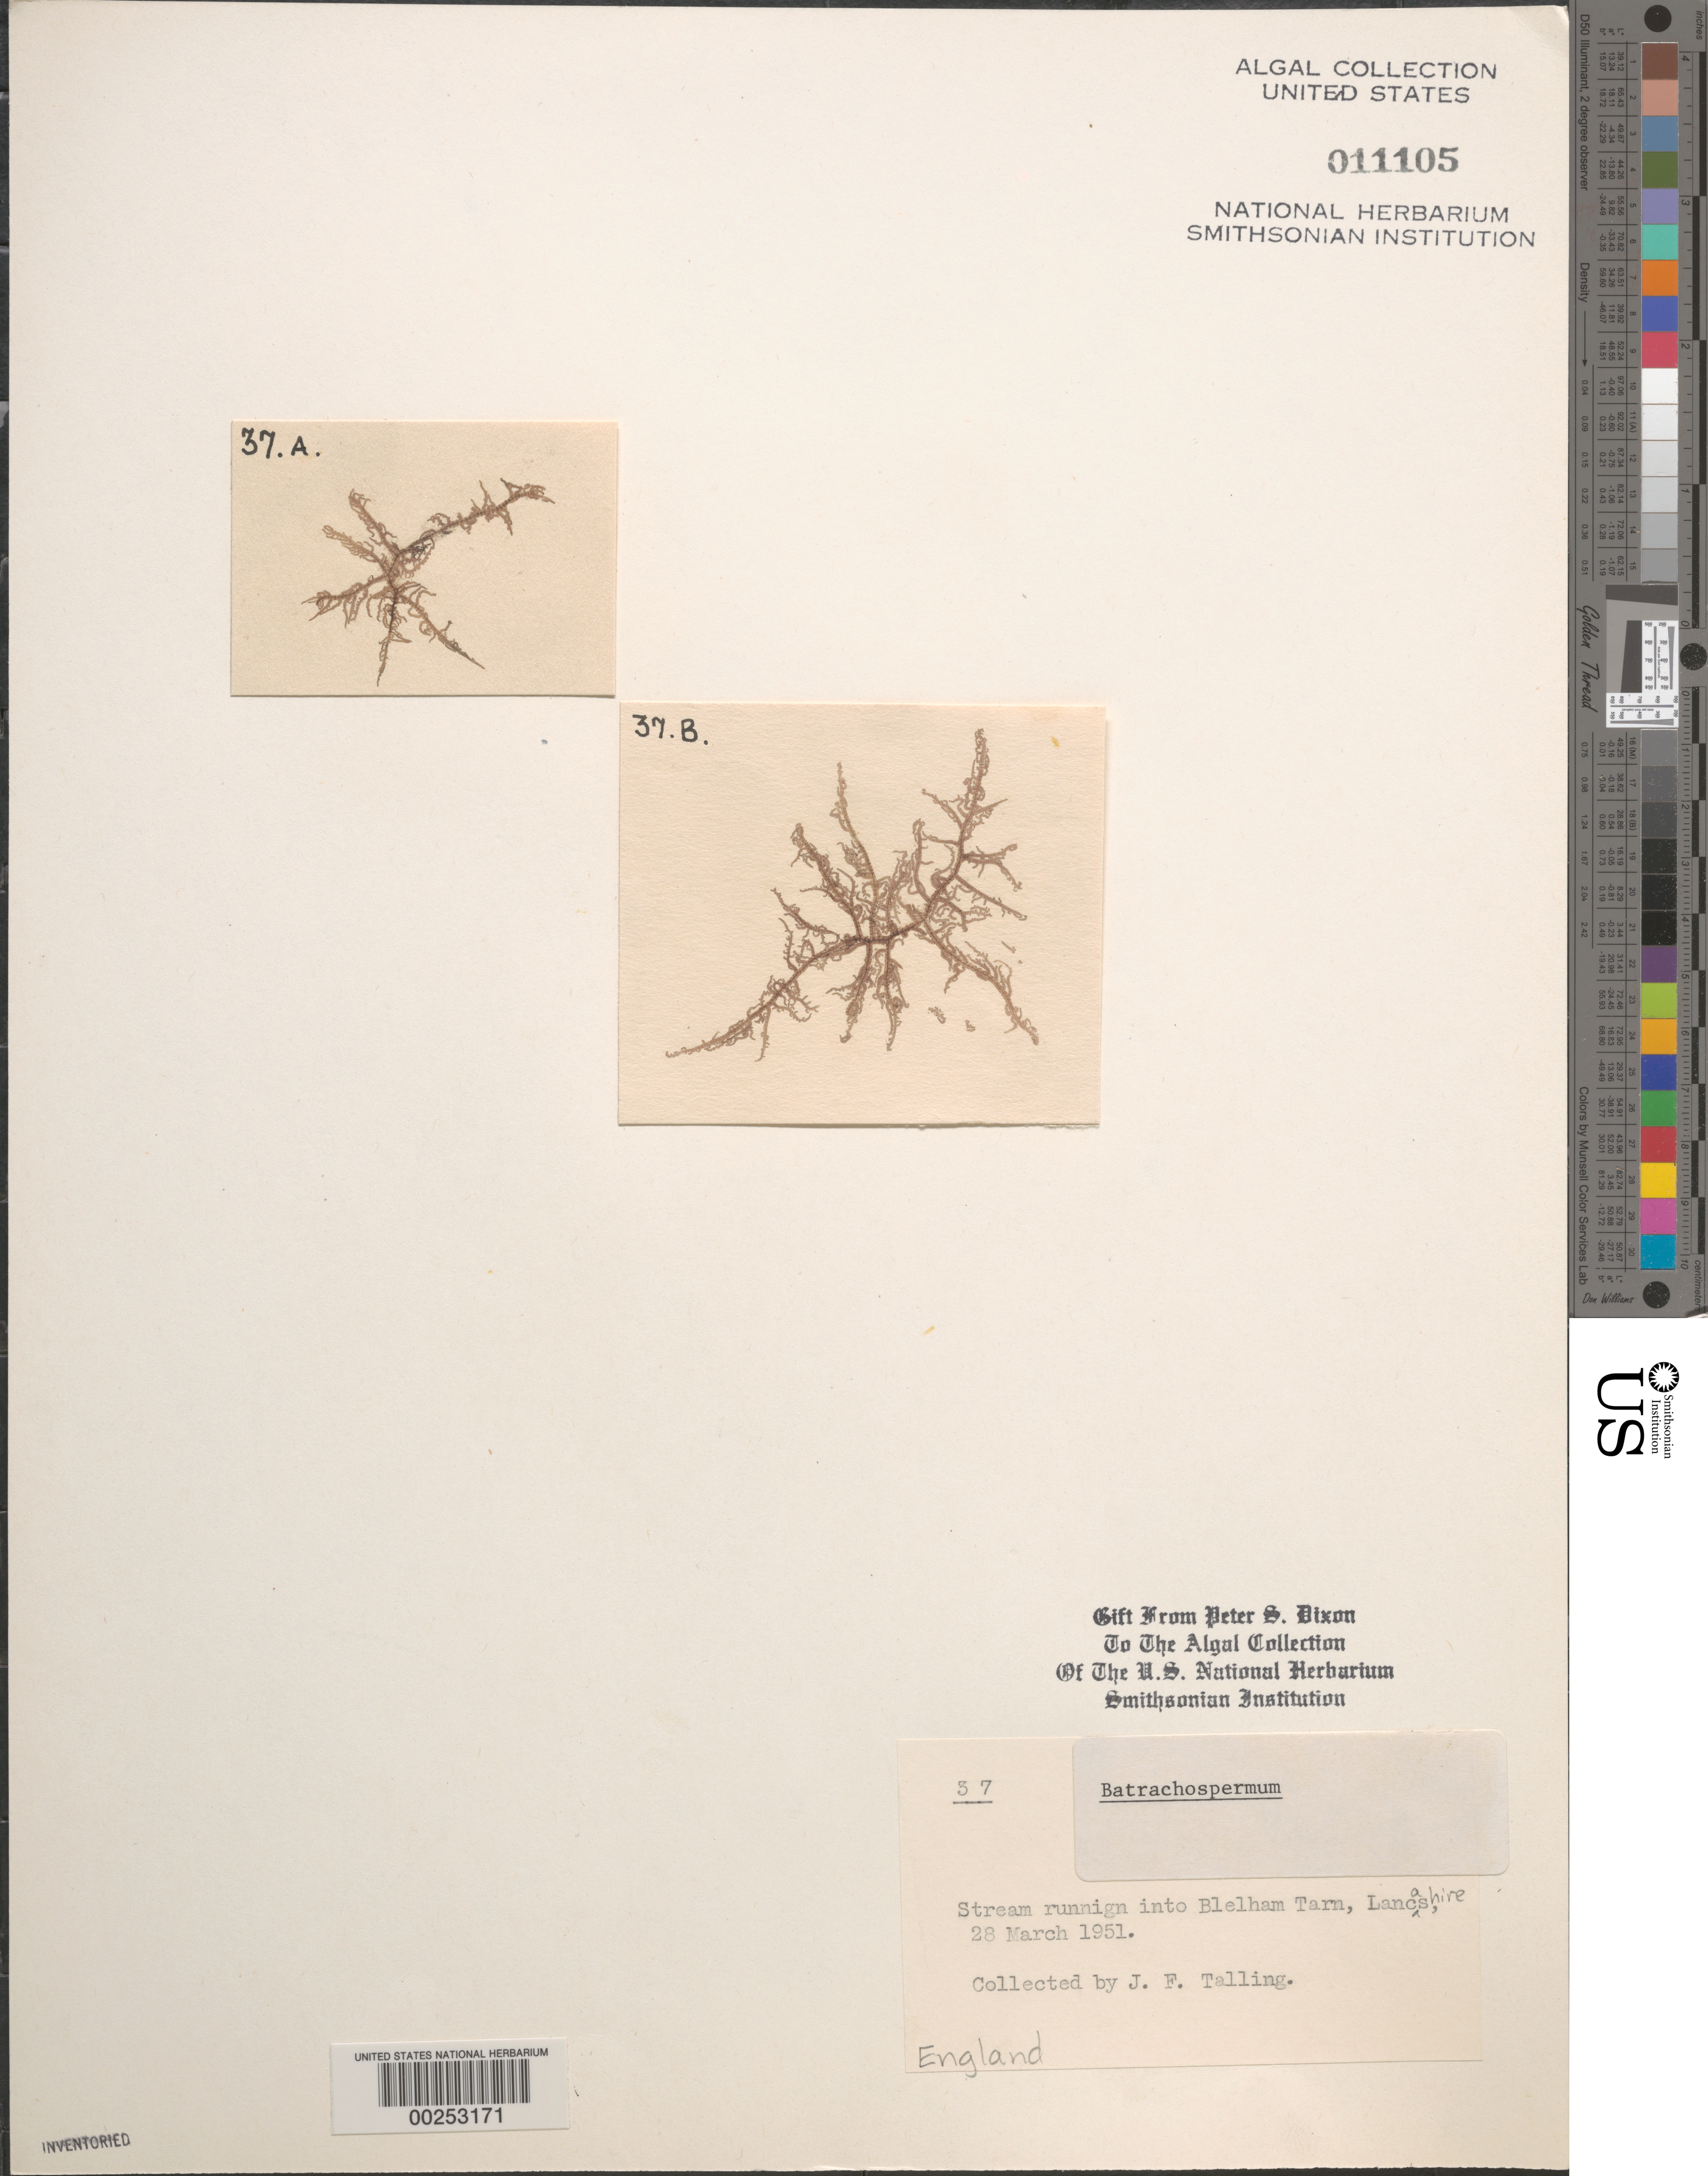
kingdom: Plantae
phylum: Rhodophyta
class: Florideophyceae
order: Batrachospermales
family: Batrachospermaceae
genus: Batrachospermum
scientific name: Batrachospermum sp.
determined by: Dixon, P. S.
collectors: J. Talling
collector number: PSD 37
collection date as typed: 28 Mar 1951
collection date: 1951-03-28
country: United Kingdom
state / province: England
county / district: Lancashire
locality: Blelham Tarn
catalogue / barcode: US 11105